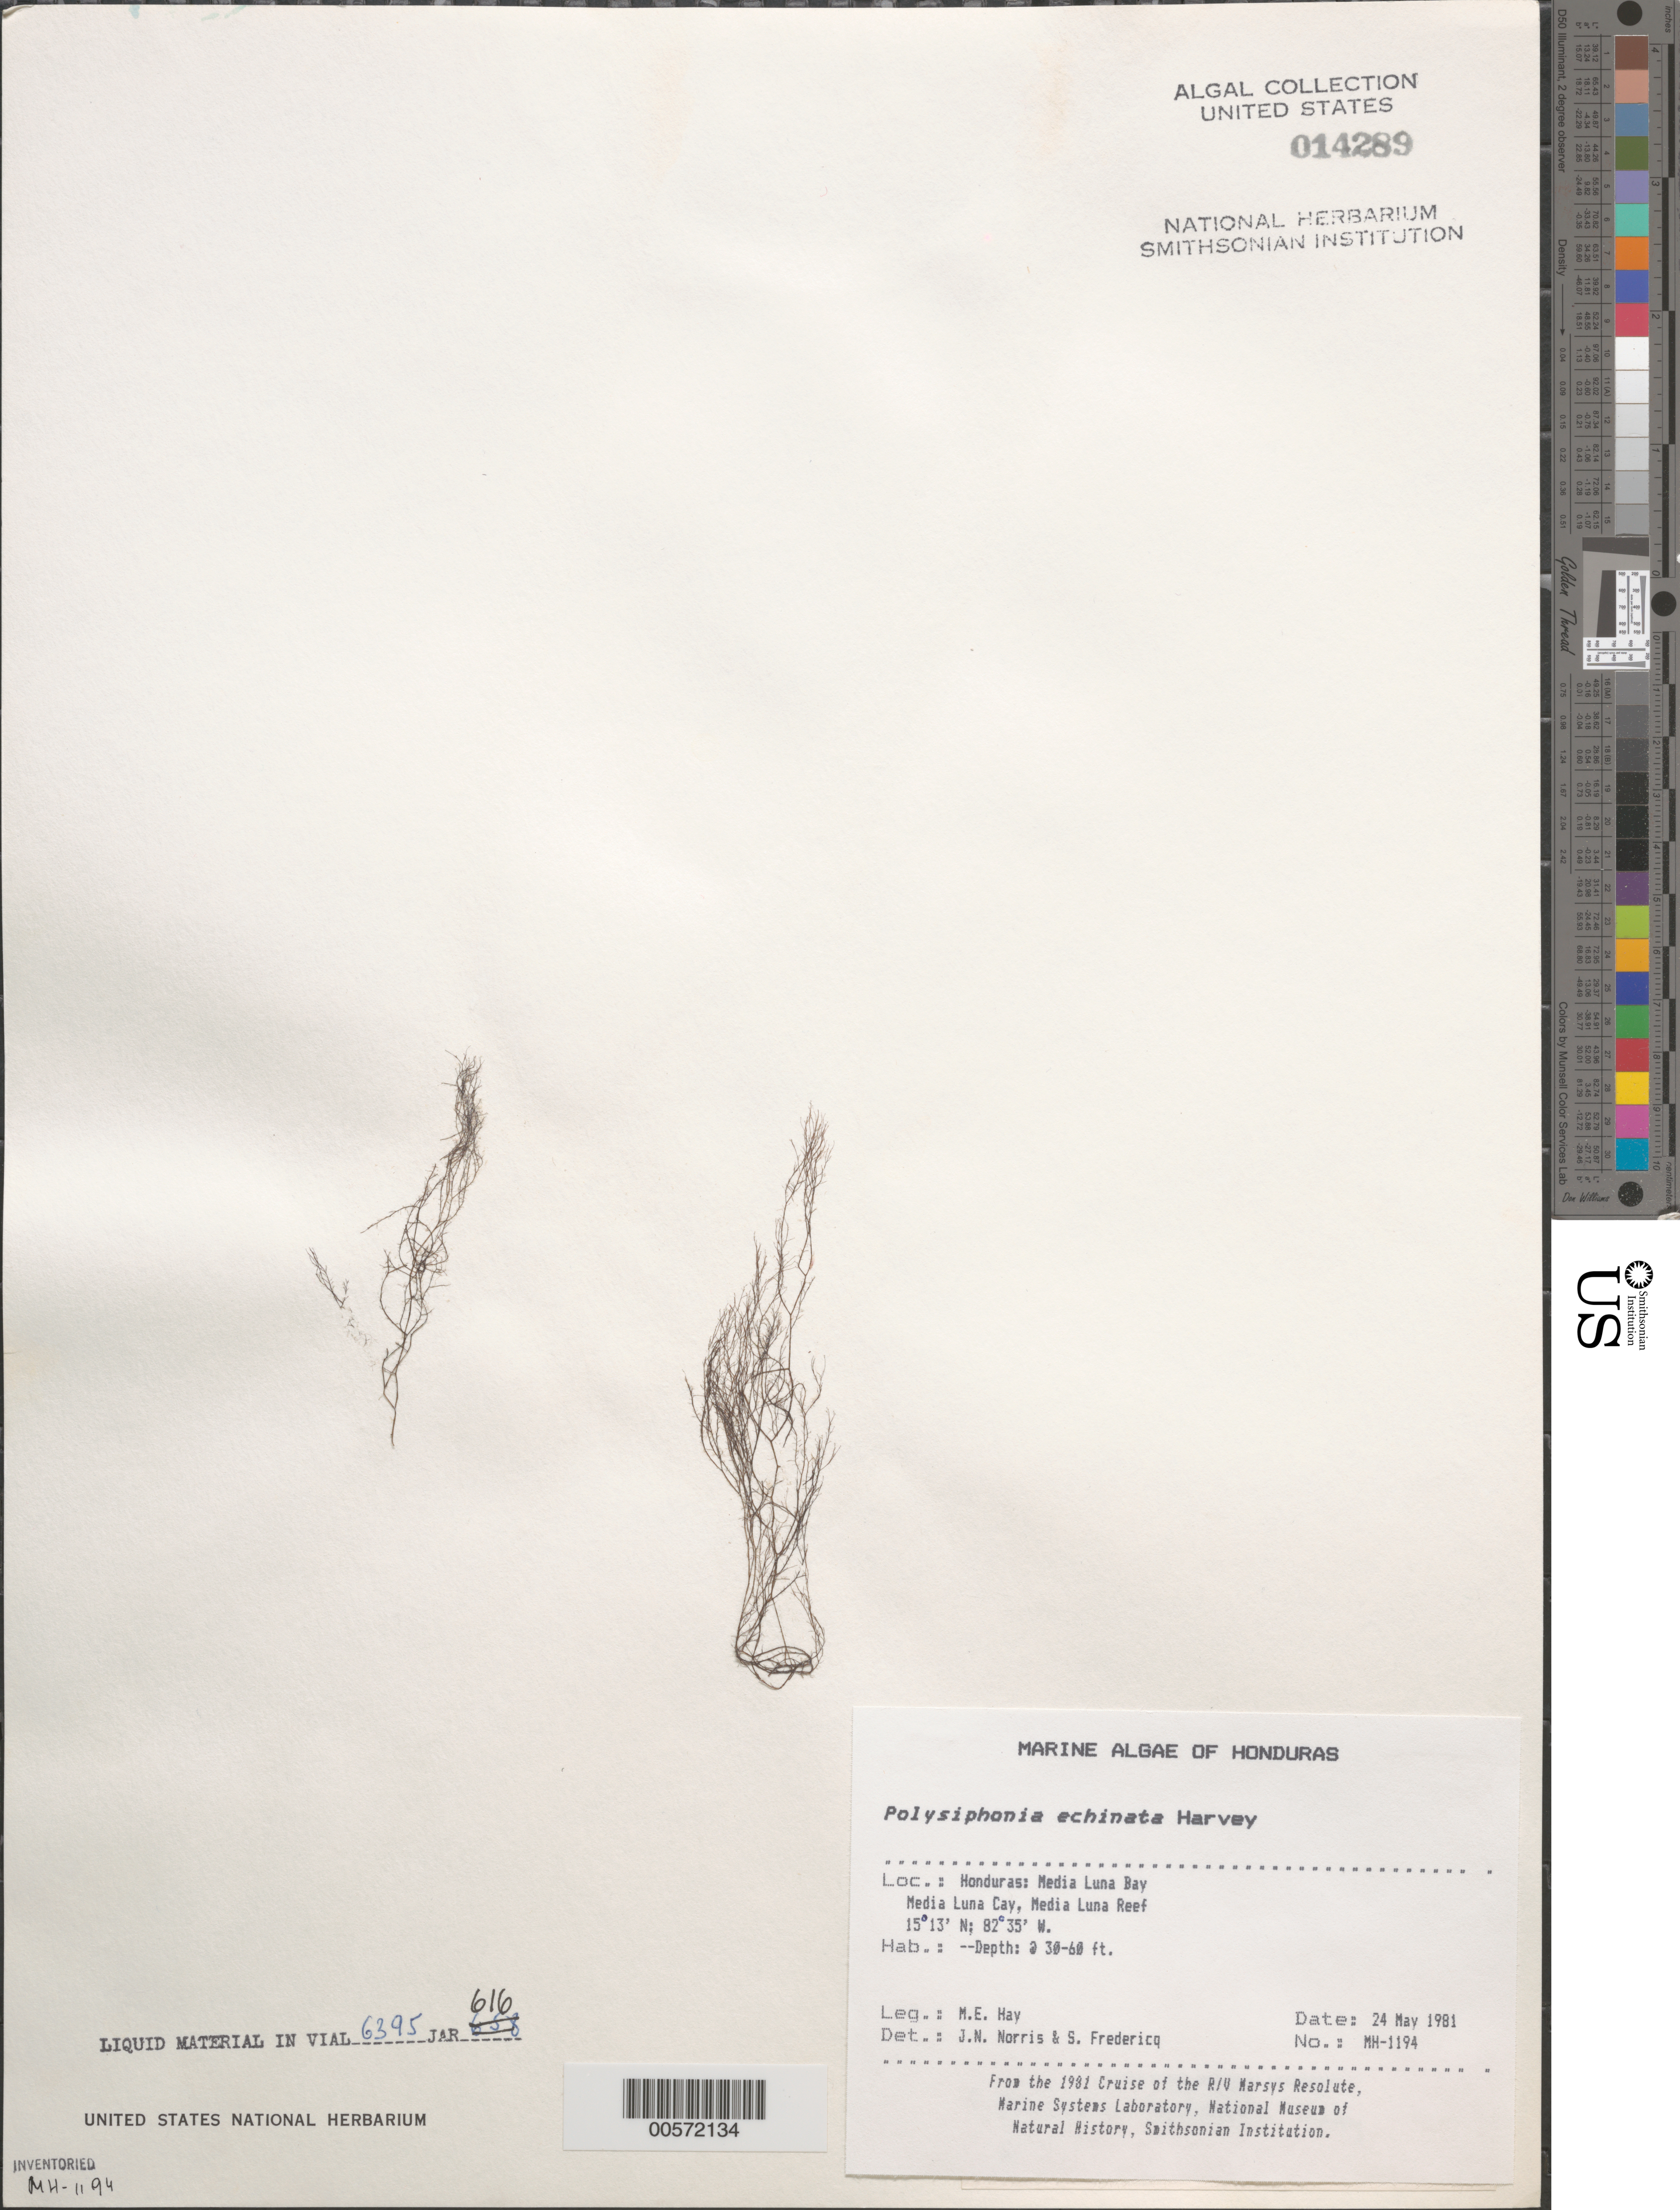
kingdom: Plantae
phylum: Rhodophyta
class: Florideophyceae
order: Ceramiales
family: Rhodomelaceae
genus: Acanthosiphonia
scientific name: Acanthosiphonia echinata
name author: (Harv.) Savoie & G.W. Saunders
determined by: Algae name updating Project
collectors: M. E. Hay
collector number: MEH-1194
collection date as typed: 24 May 1981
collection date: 1981-05-24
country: Honduras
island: Media Luna Cay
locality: Media Luna Bay, Media Luna Reef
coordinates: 15 13' N, 82 35' W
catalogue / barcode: US 14289